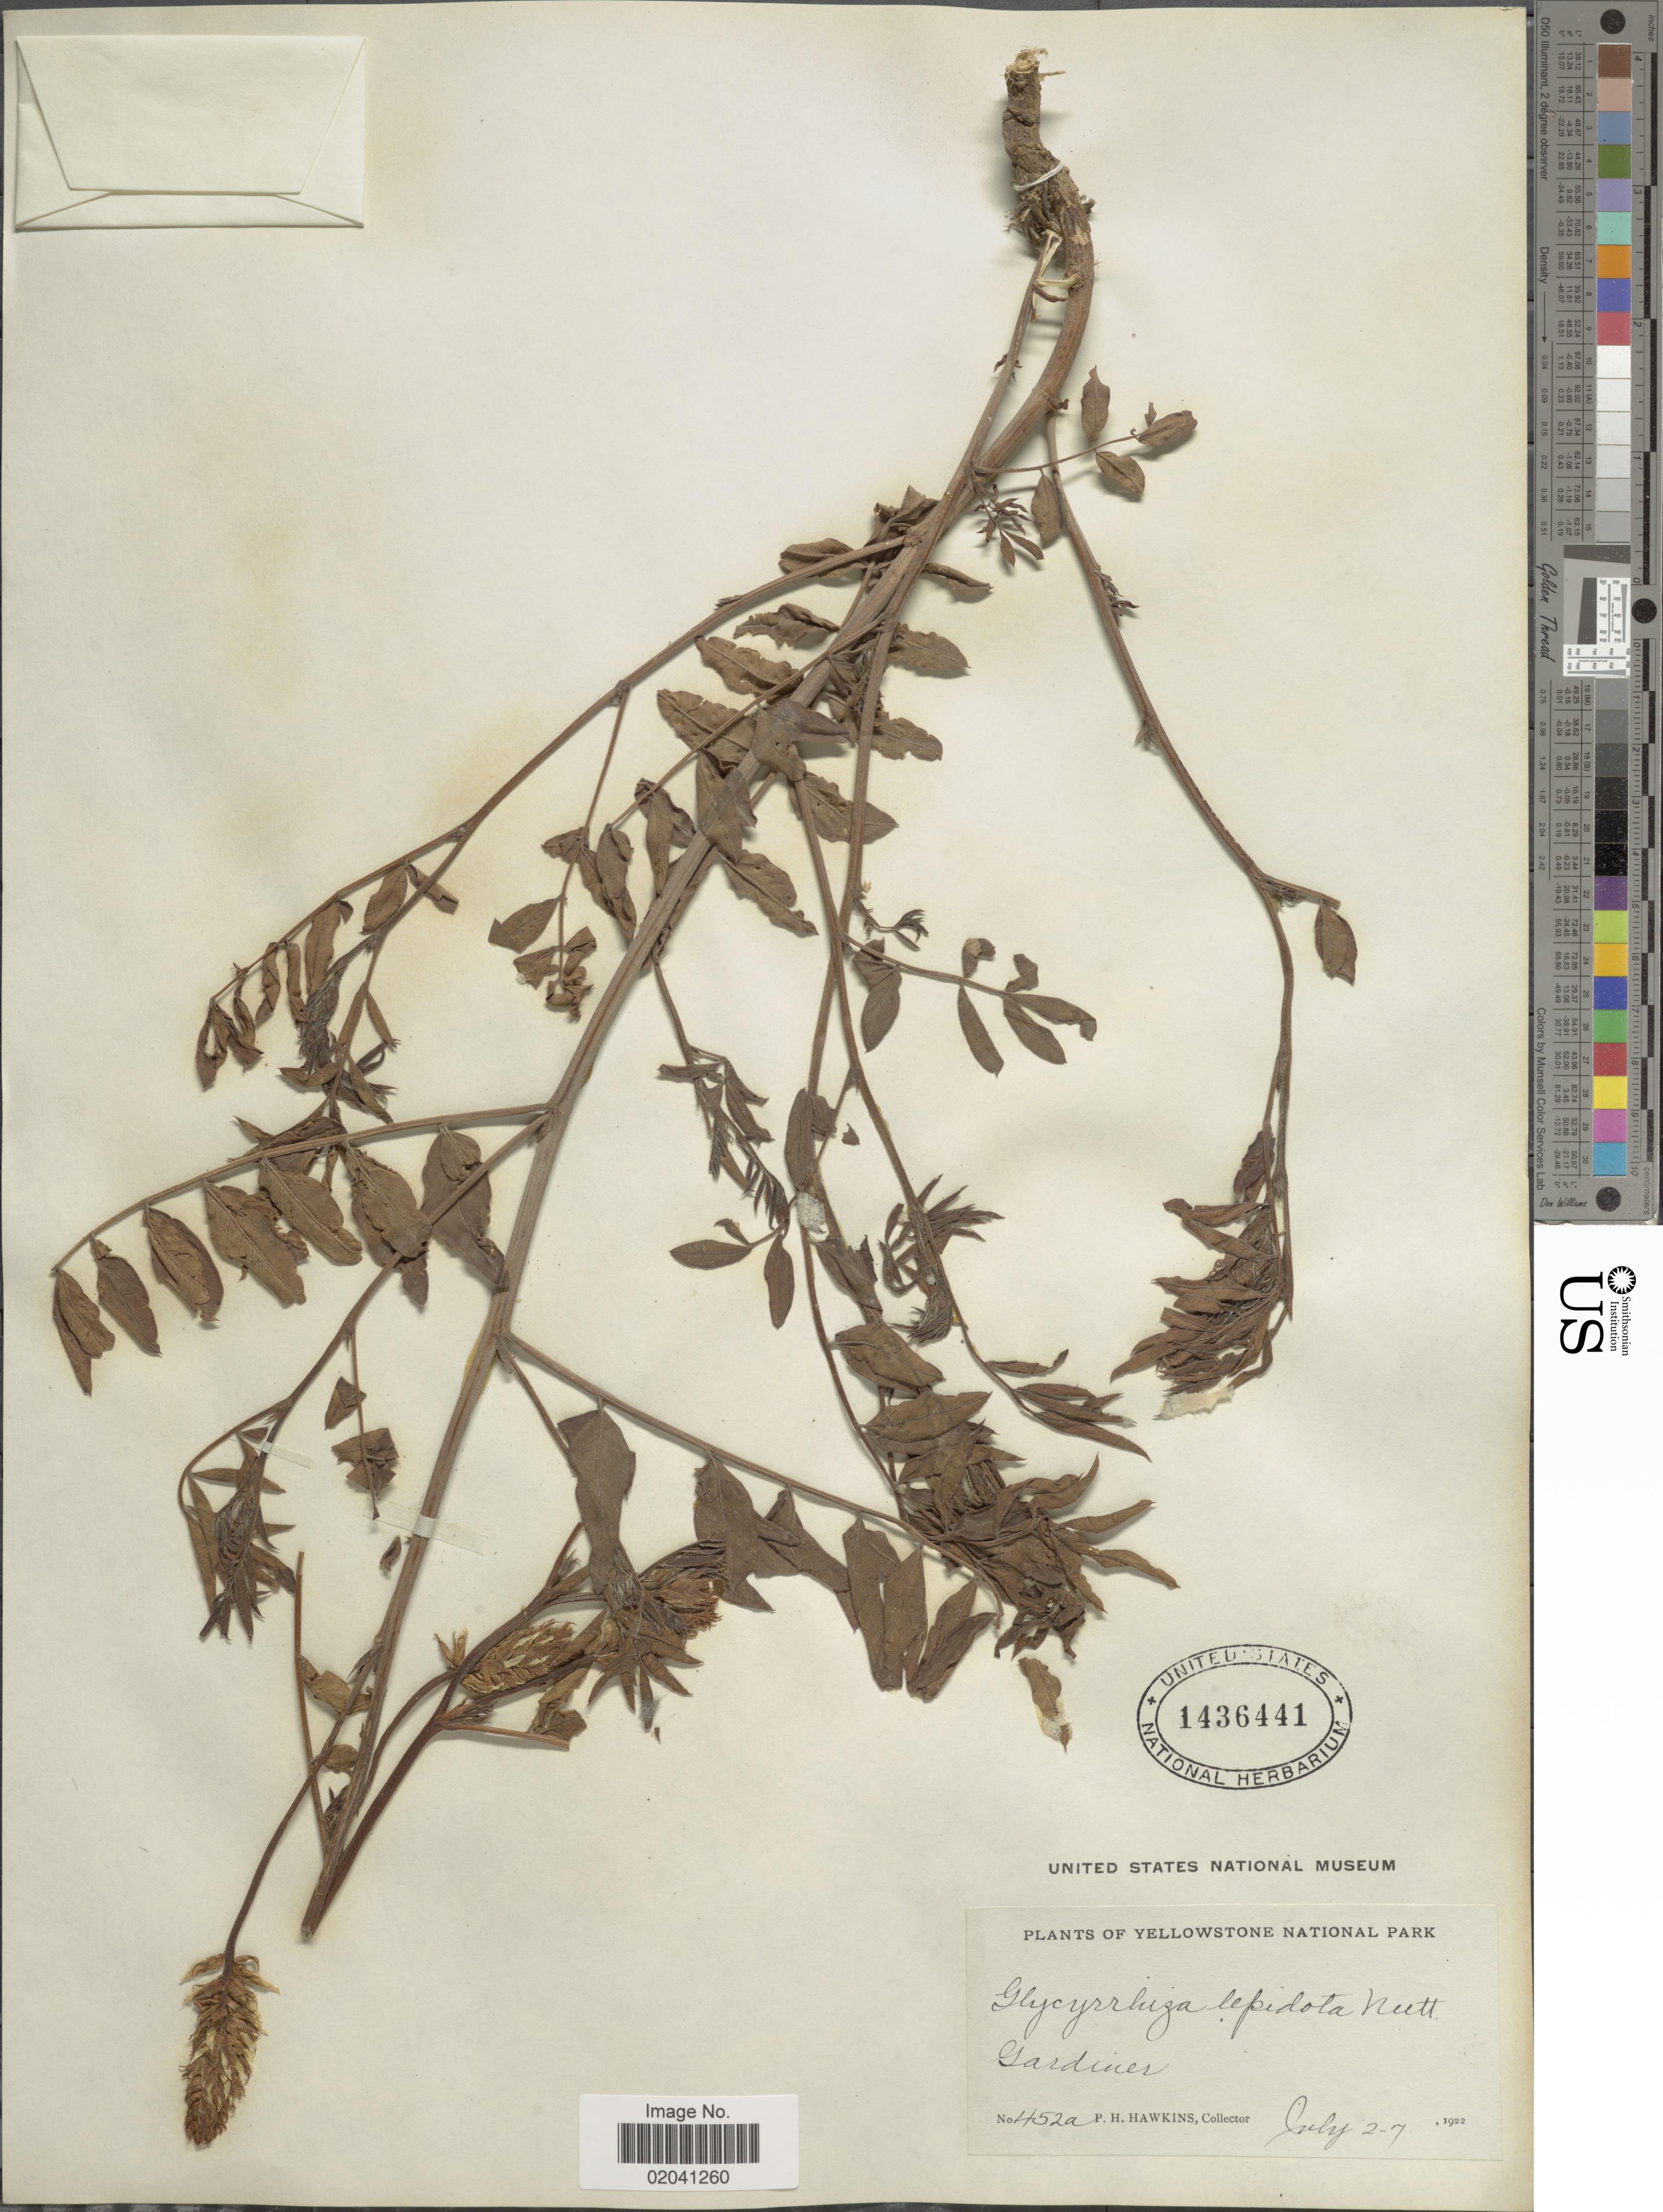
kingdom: Plantae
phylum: Tracheophyta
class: Magnoliopsida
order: Fabales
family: Fabaceae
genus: Glycyrrhiza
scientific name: Glycyrrhiza lepidota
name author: Pursh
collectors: P. Hawkins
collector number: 452a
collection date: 1922-07-02/1922-07-07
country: United States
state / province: Montana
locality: Yellowstone National Park. Gardiner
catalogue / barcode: US 1436441